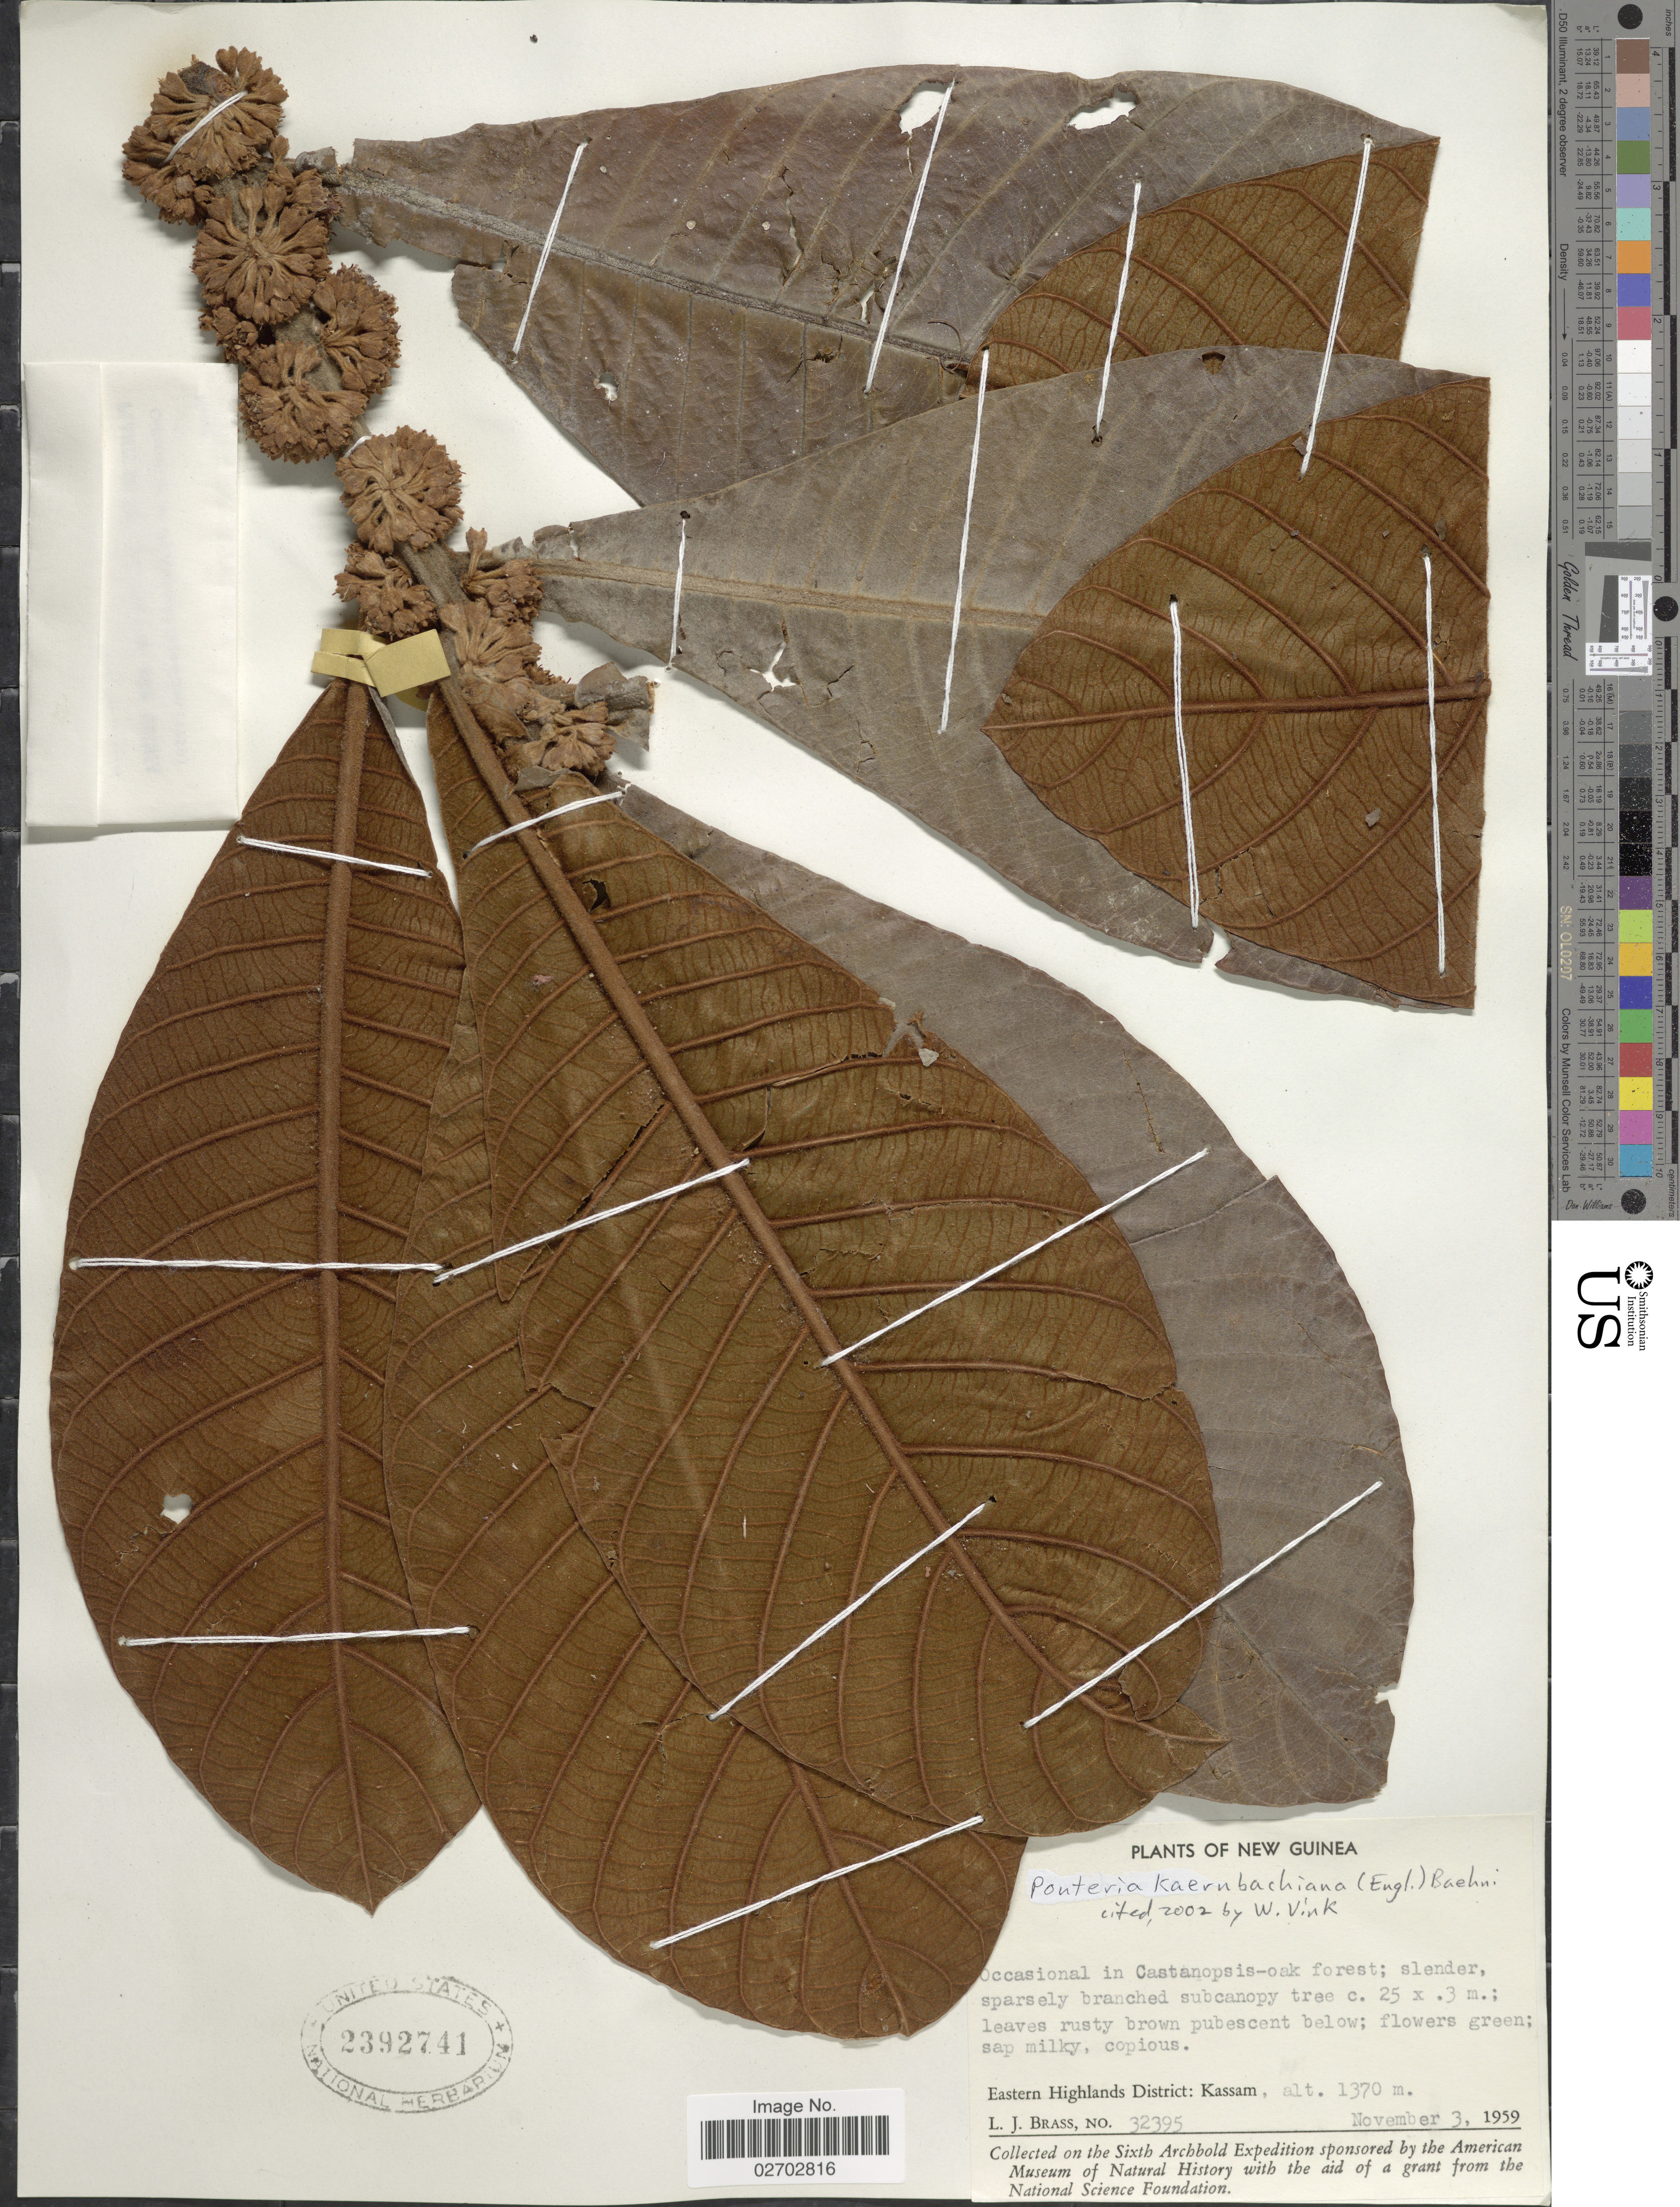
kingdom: Plantae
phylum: Tracheophyta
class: Magnoliopsida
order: Ericales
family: Sapotaceae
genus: Pouteria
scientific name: Pouteria kaernbachiana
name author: (Engl.) Baehni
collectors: L. J. Brass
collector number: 32395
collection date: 1959-11-03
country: Papua New Guinea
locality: New Guinea. Eastern Highlands District: Kassam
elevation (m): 1370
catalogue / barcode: US 2392741